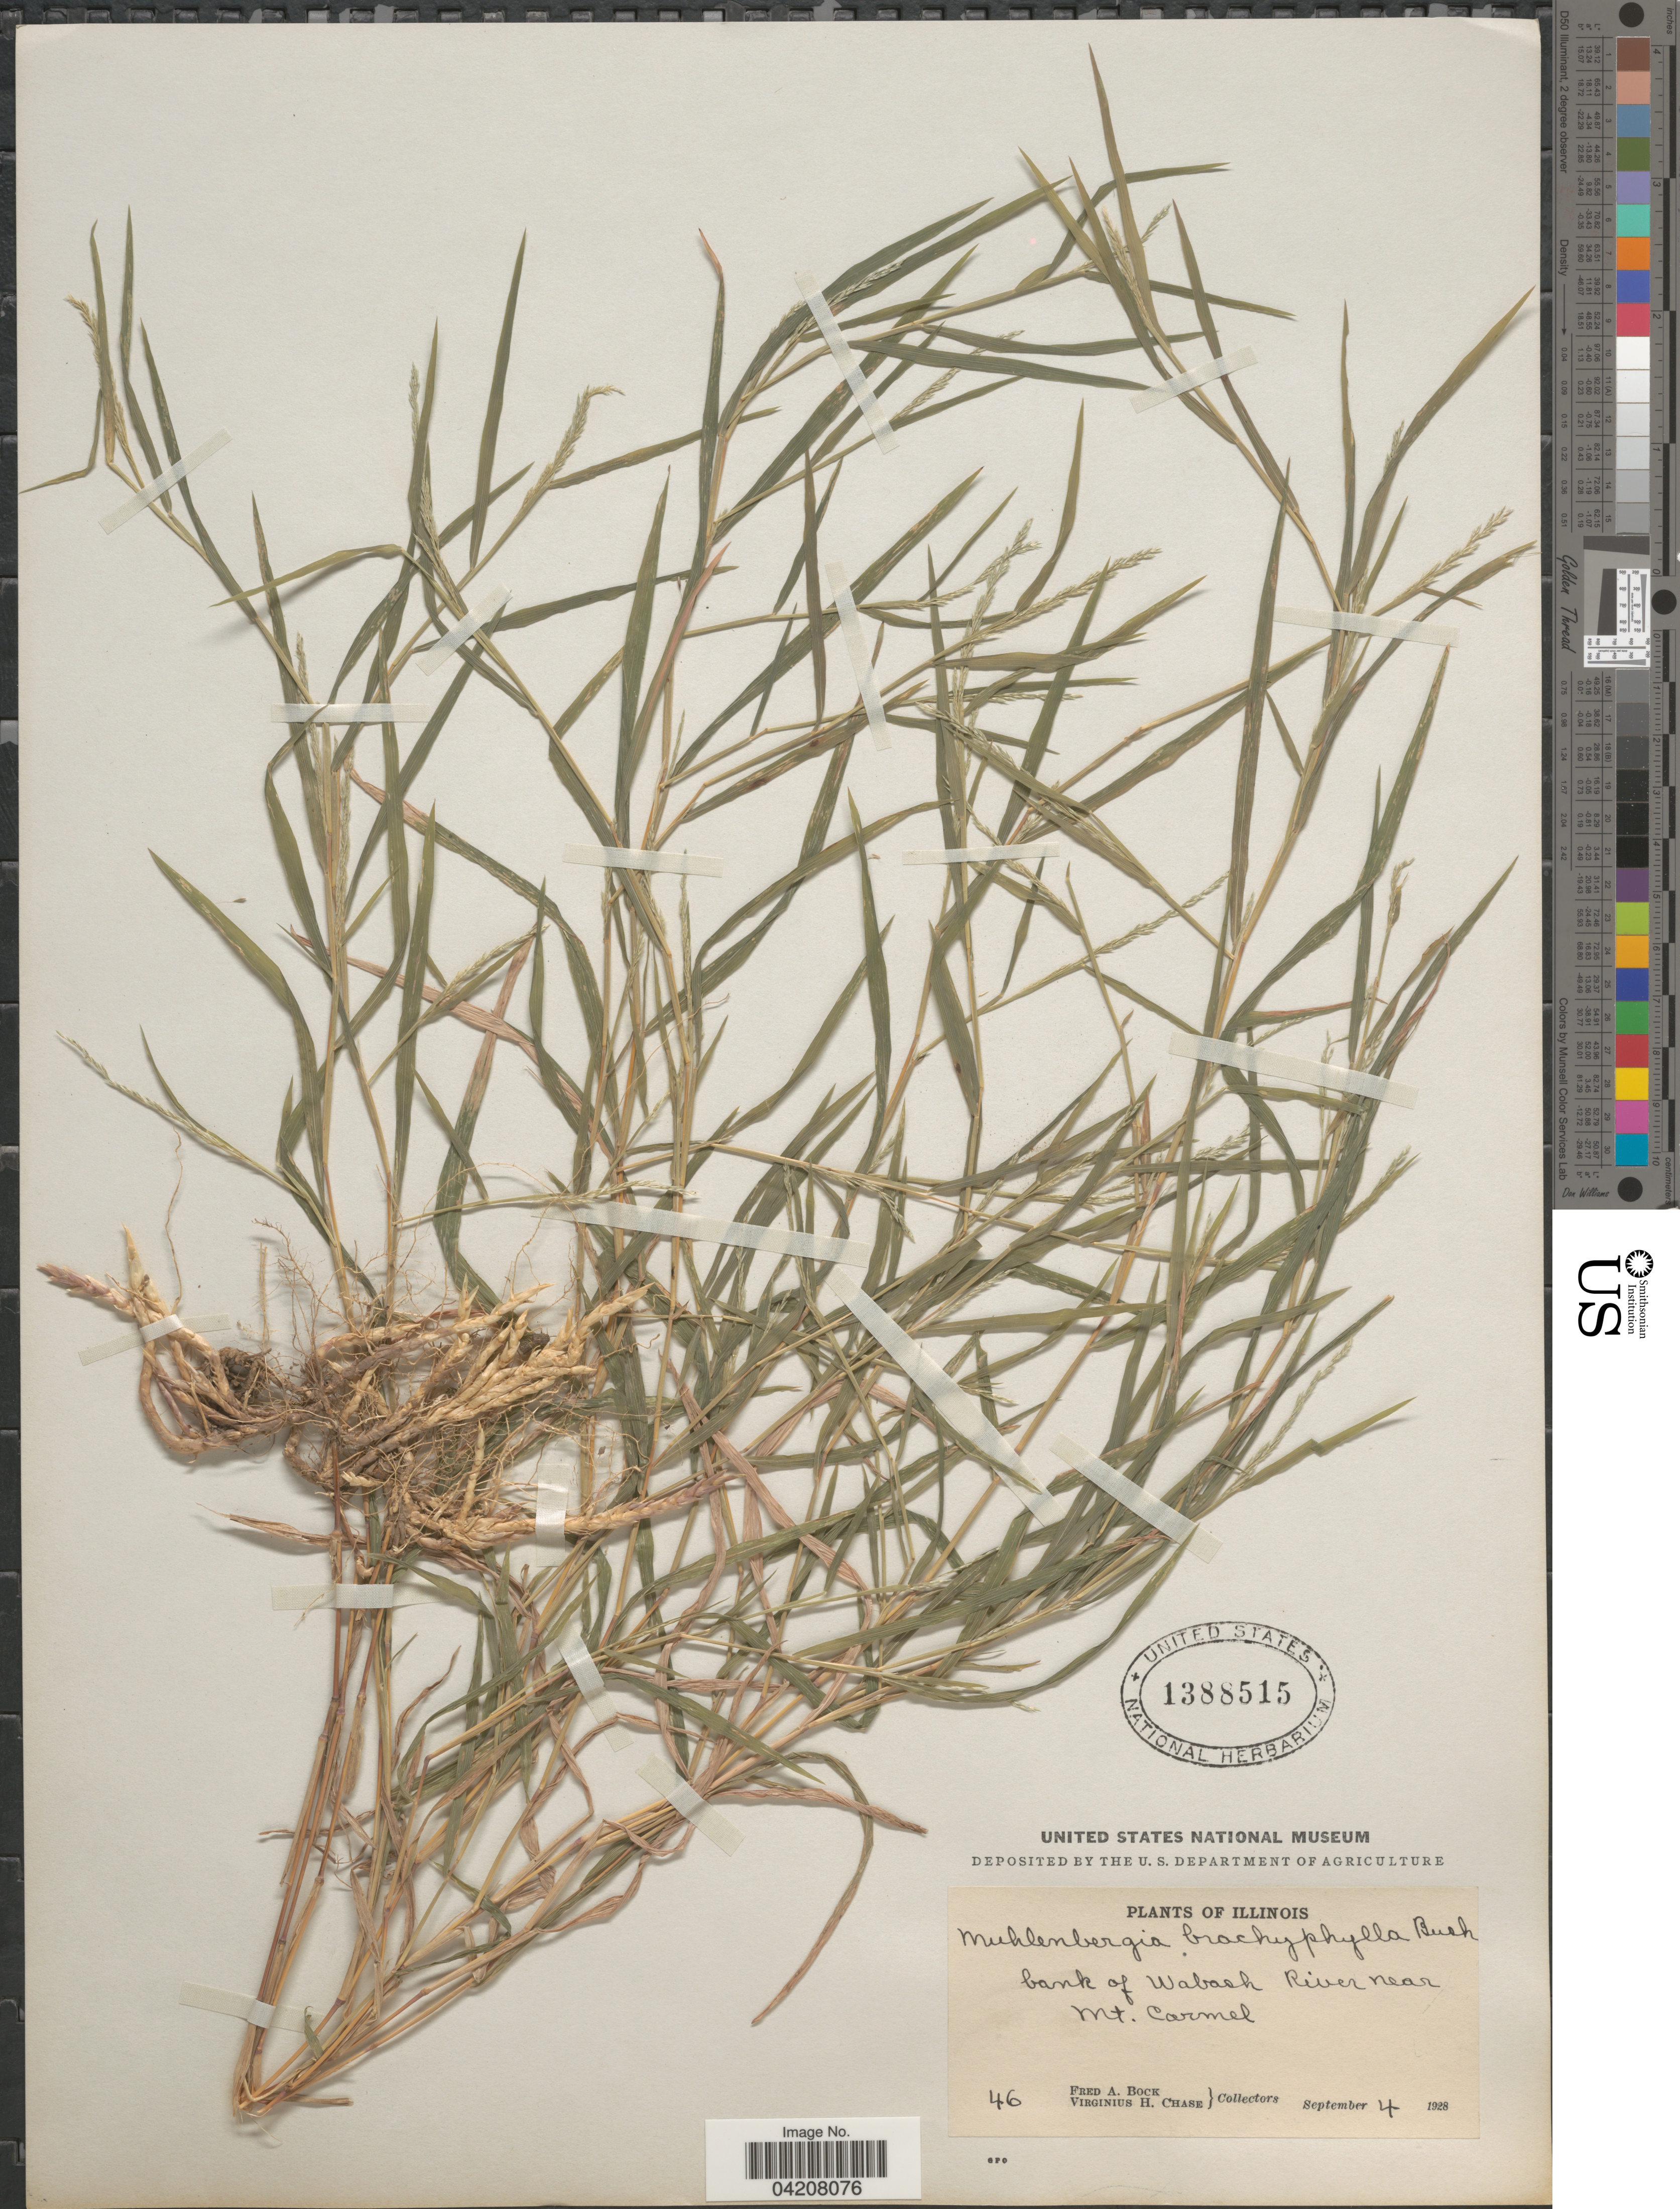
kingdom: Plantae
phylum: Tracheophyta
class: Liliopsida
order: Poales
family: Poaceae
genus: Muhlenbergia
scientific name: Muhlenbergia bushii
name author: R.W. Pohl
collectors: F. Bock & V. H. Chase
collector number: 46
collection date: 1928-09-04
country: United States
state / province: Illinois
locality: Bank of Wabash River near Mt. Carmel.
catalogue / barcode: US 1388515